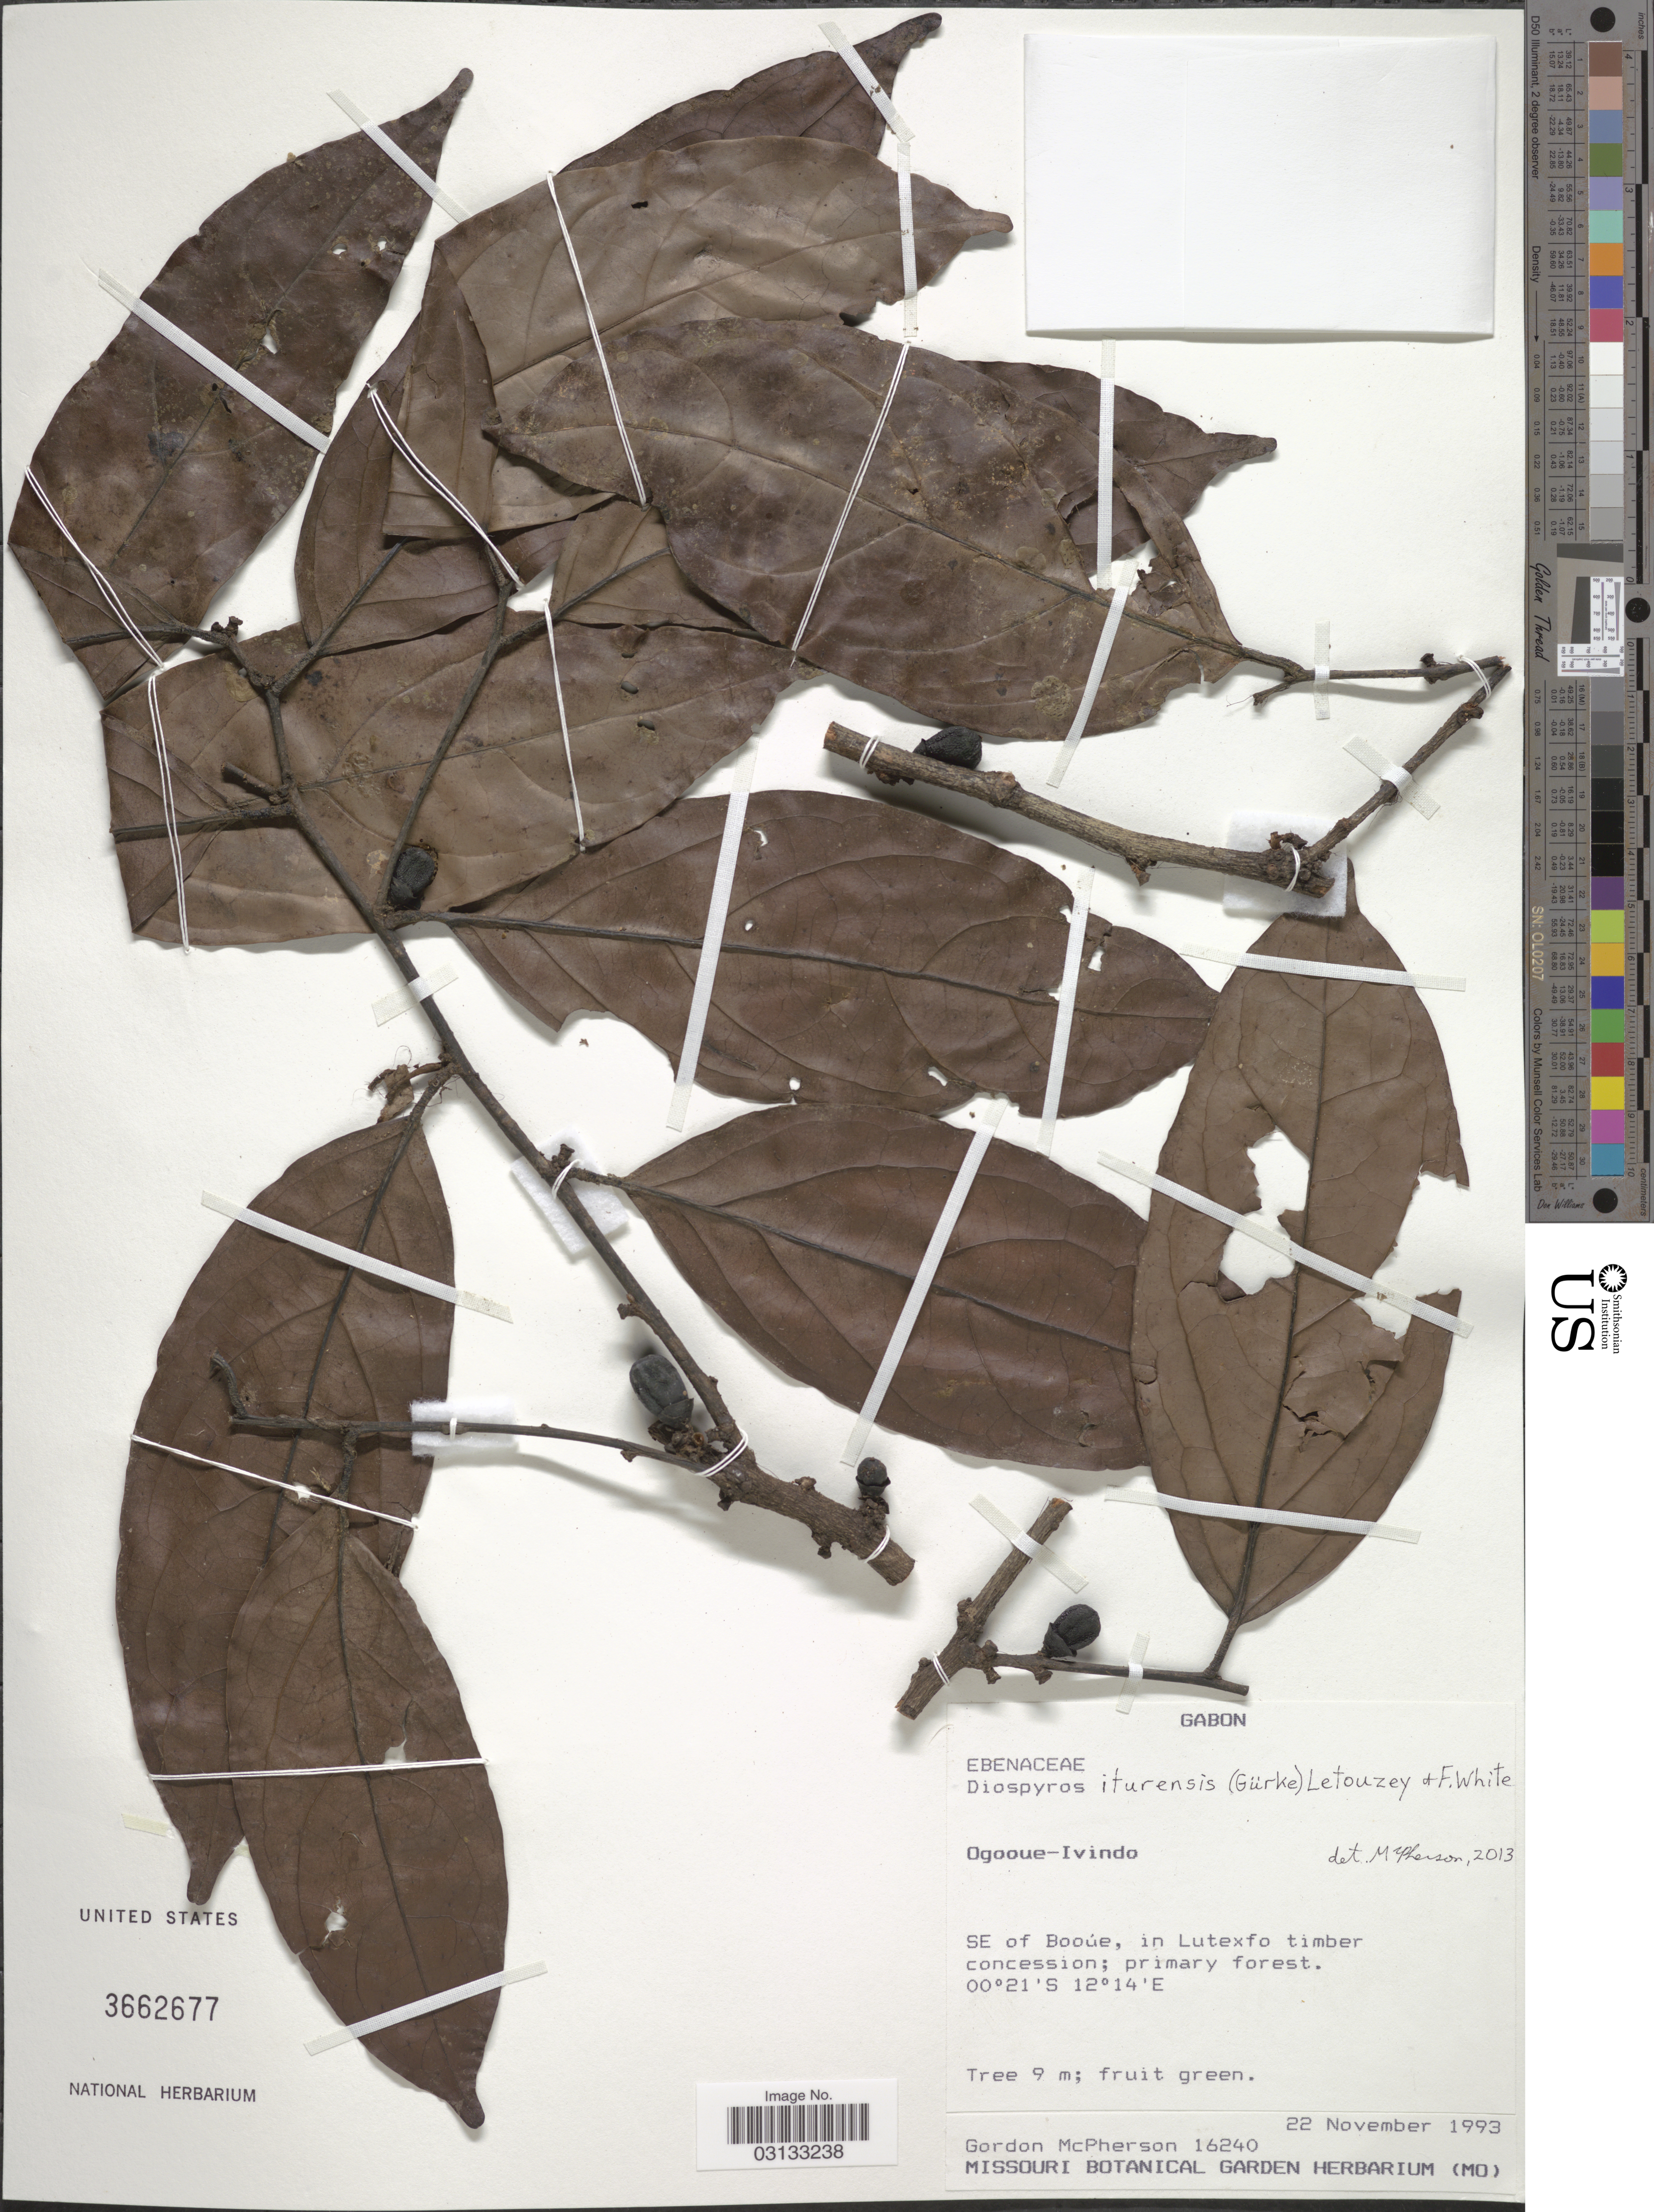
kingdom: Plantae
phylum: Tracheophyta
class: Magnoliopsida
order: Ericales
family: Ebenaceae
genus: Diospyros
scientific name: Diospyros iturensis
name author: (Gürke) Letouzey & F. White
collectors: G. D. McPherson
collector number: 16240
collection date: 1993-11-22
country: Gabon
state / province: Ogooue-Ivindo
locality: SE of Booúe, in Lutexfo timber concession.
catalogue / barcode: US 3662677